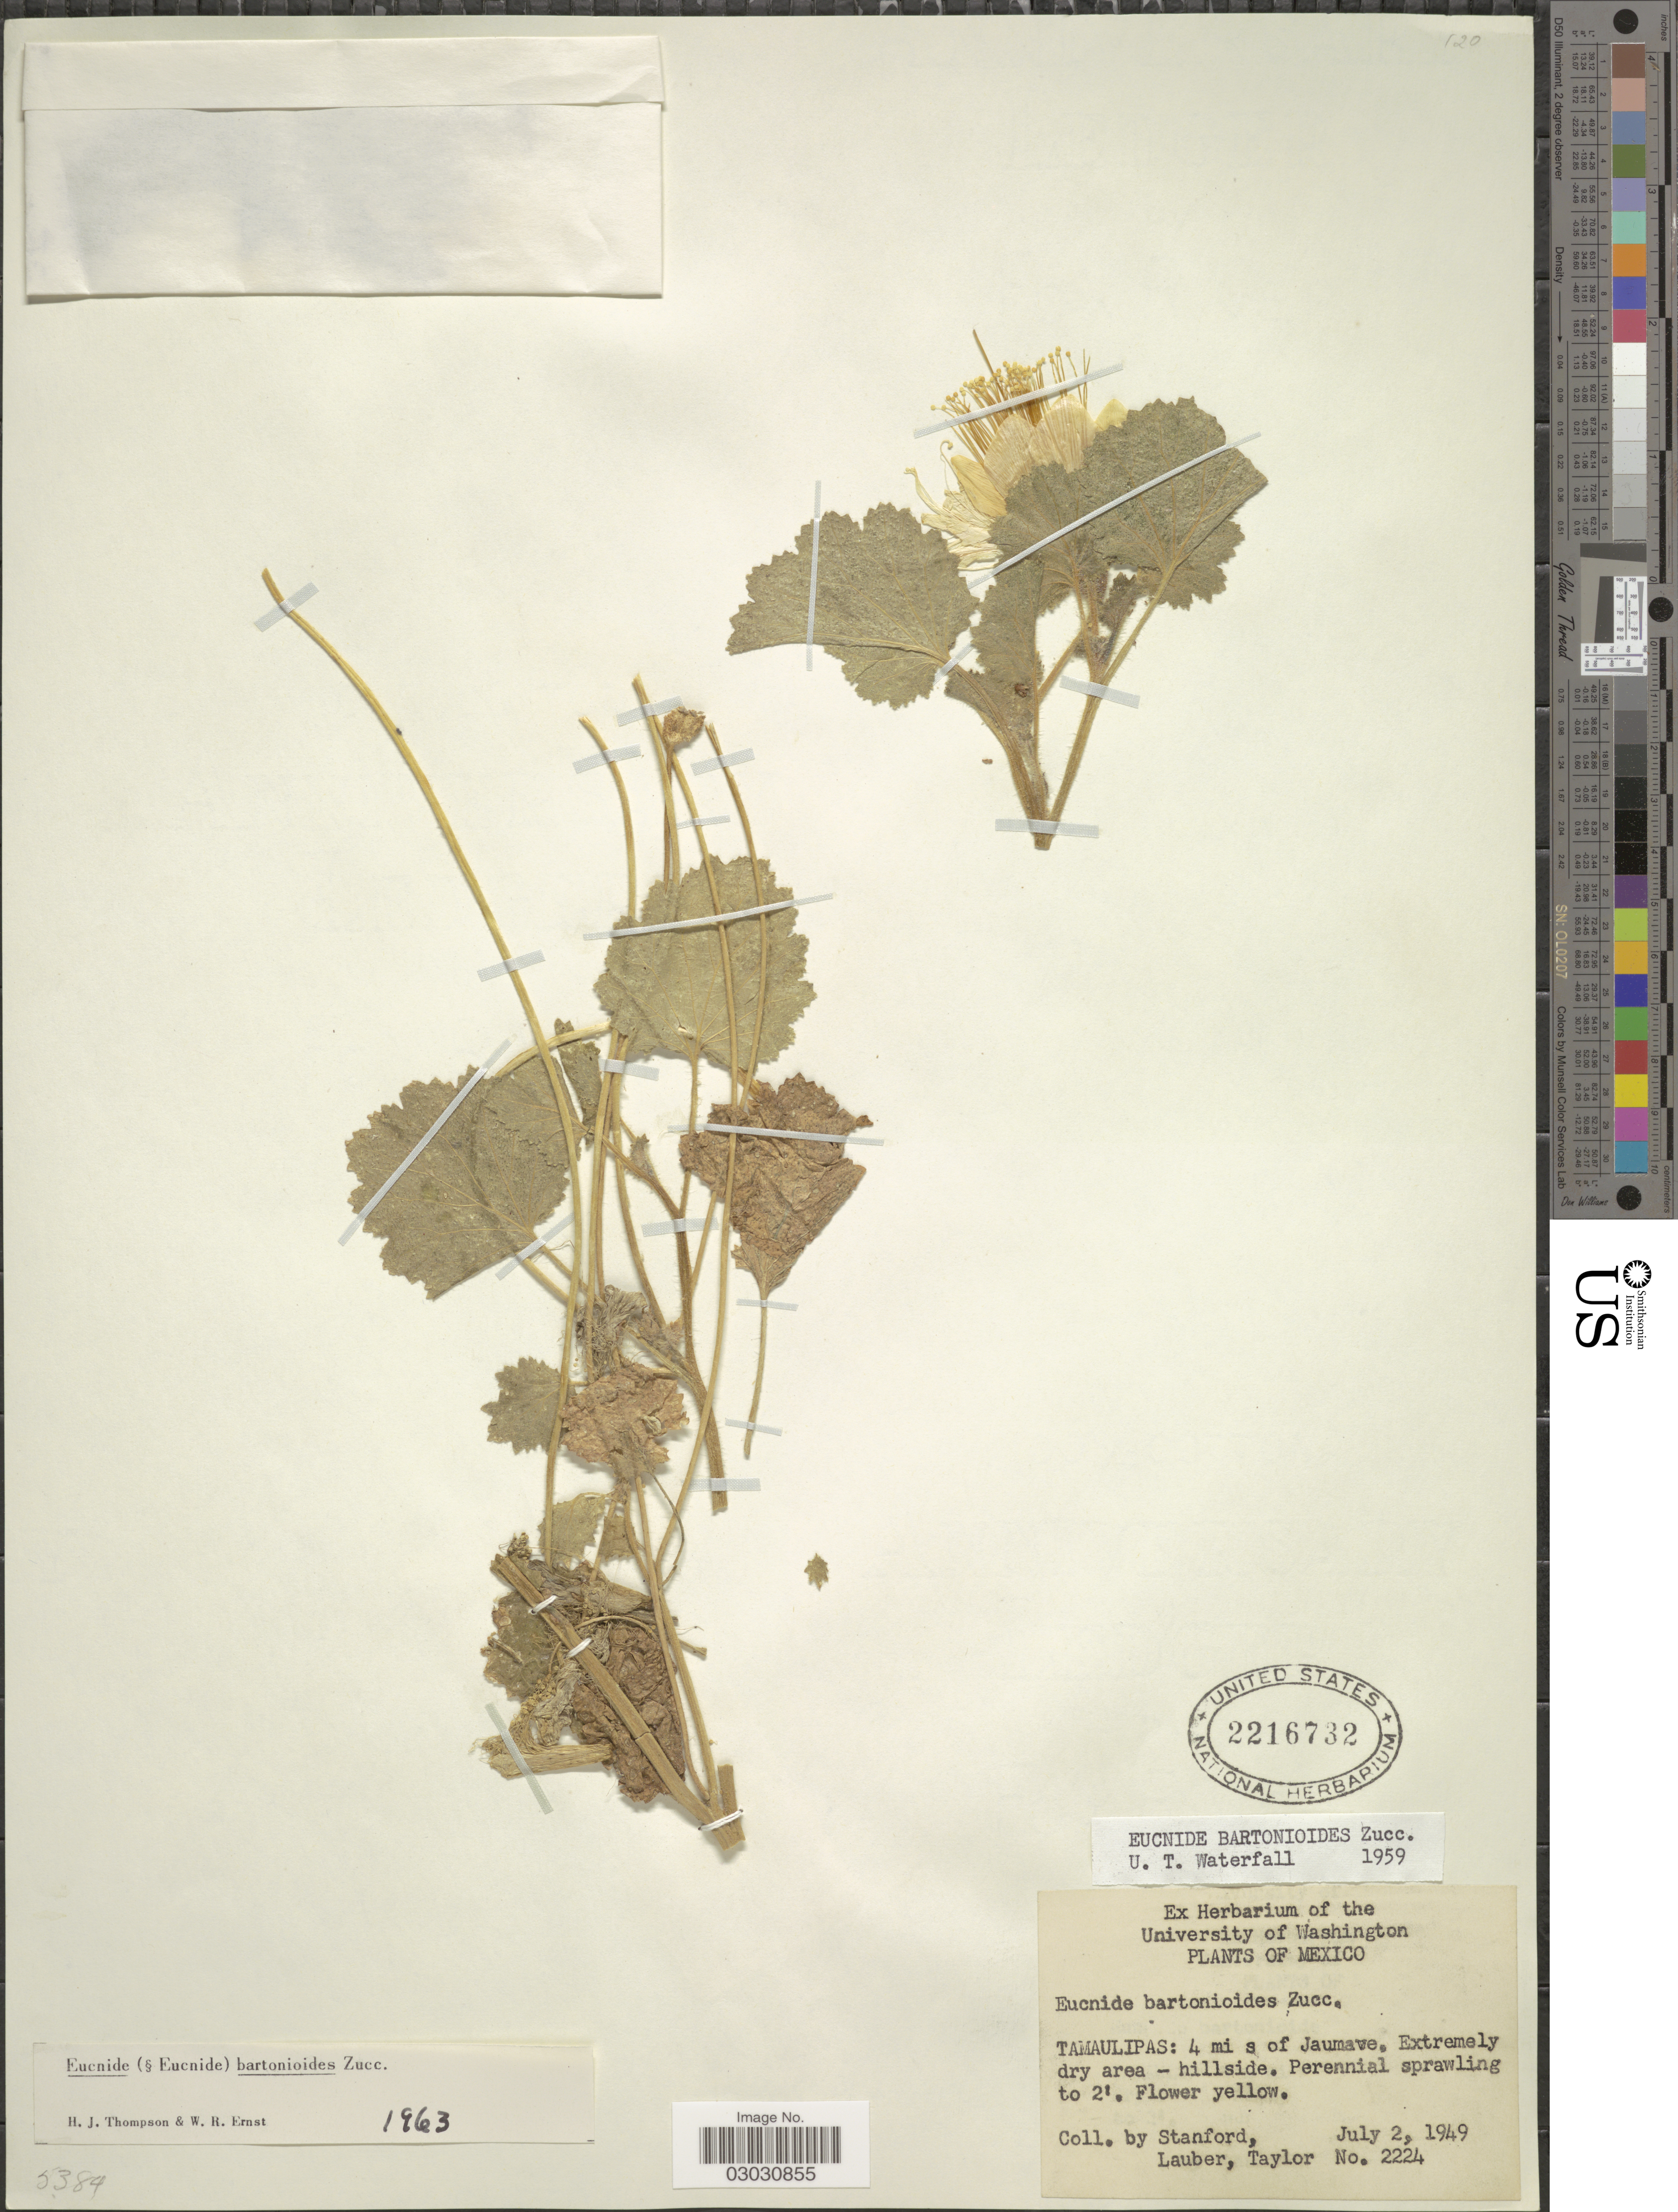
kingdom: Plantae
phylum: Tracheophyta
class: Magnoliopsida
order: Cornales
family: Loasaceae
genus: Eucnide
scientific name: Eucnide bartonioides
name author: Zucc.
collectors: -. Stanford, Lauber, -- & -- Taylor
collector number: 2224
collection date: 1949-07-02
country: Mexico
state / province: Tamaulipas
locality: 4 mi s of Jaumave.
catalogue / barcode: US 2216732